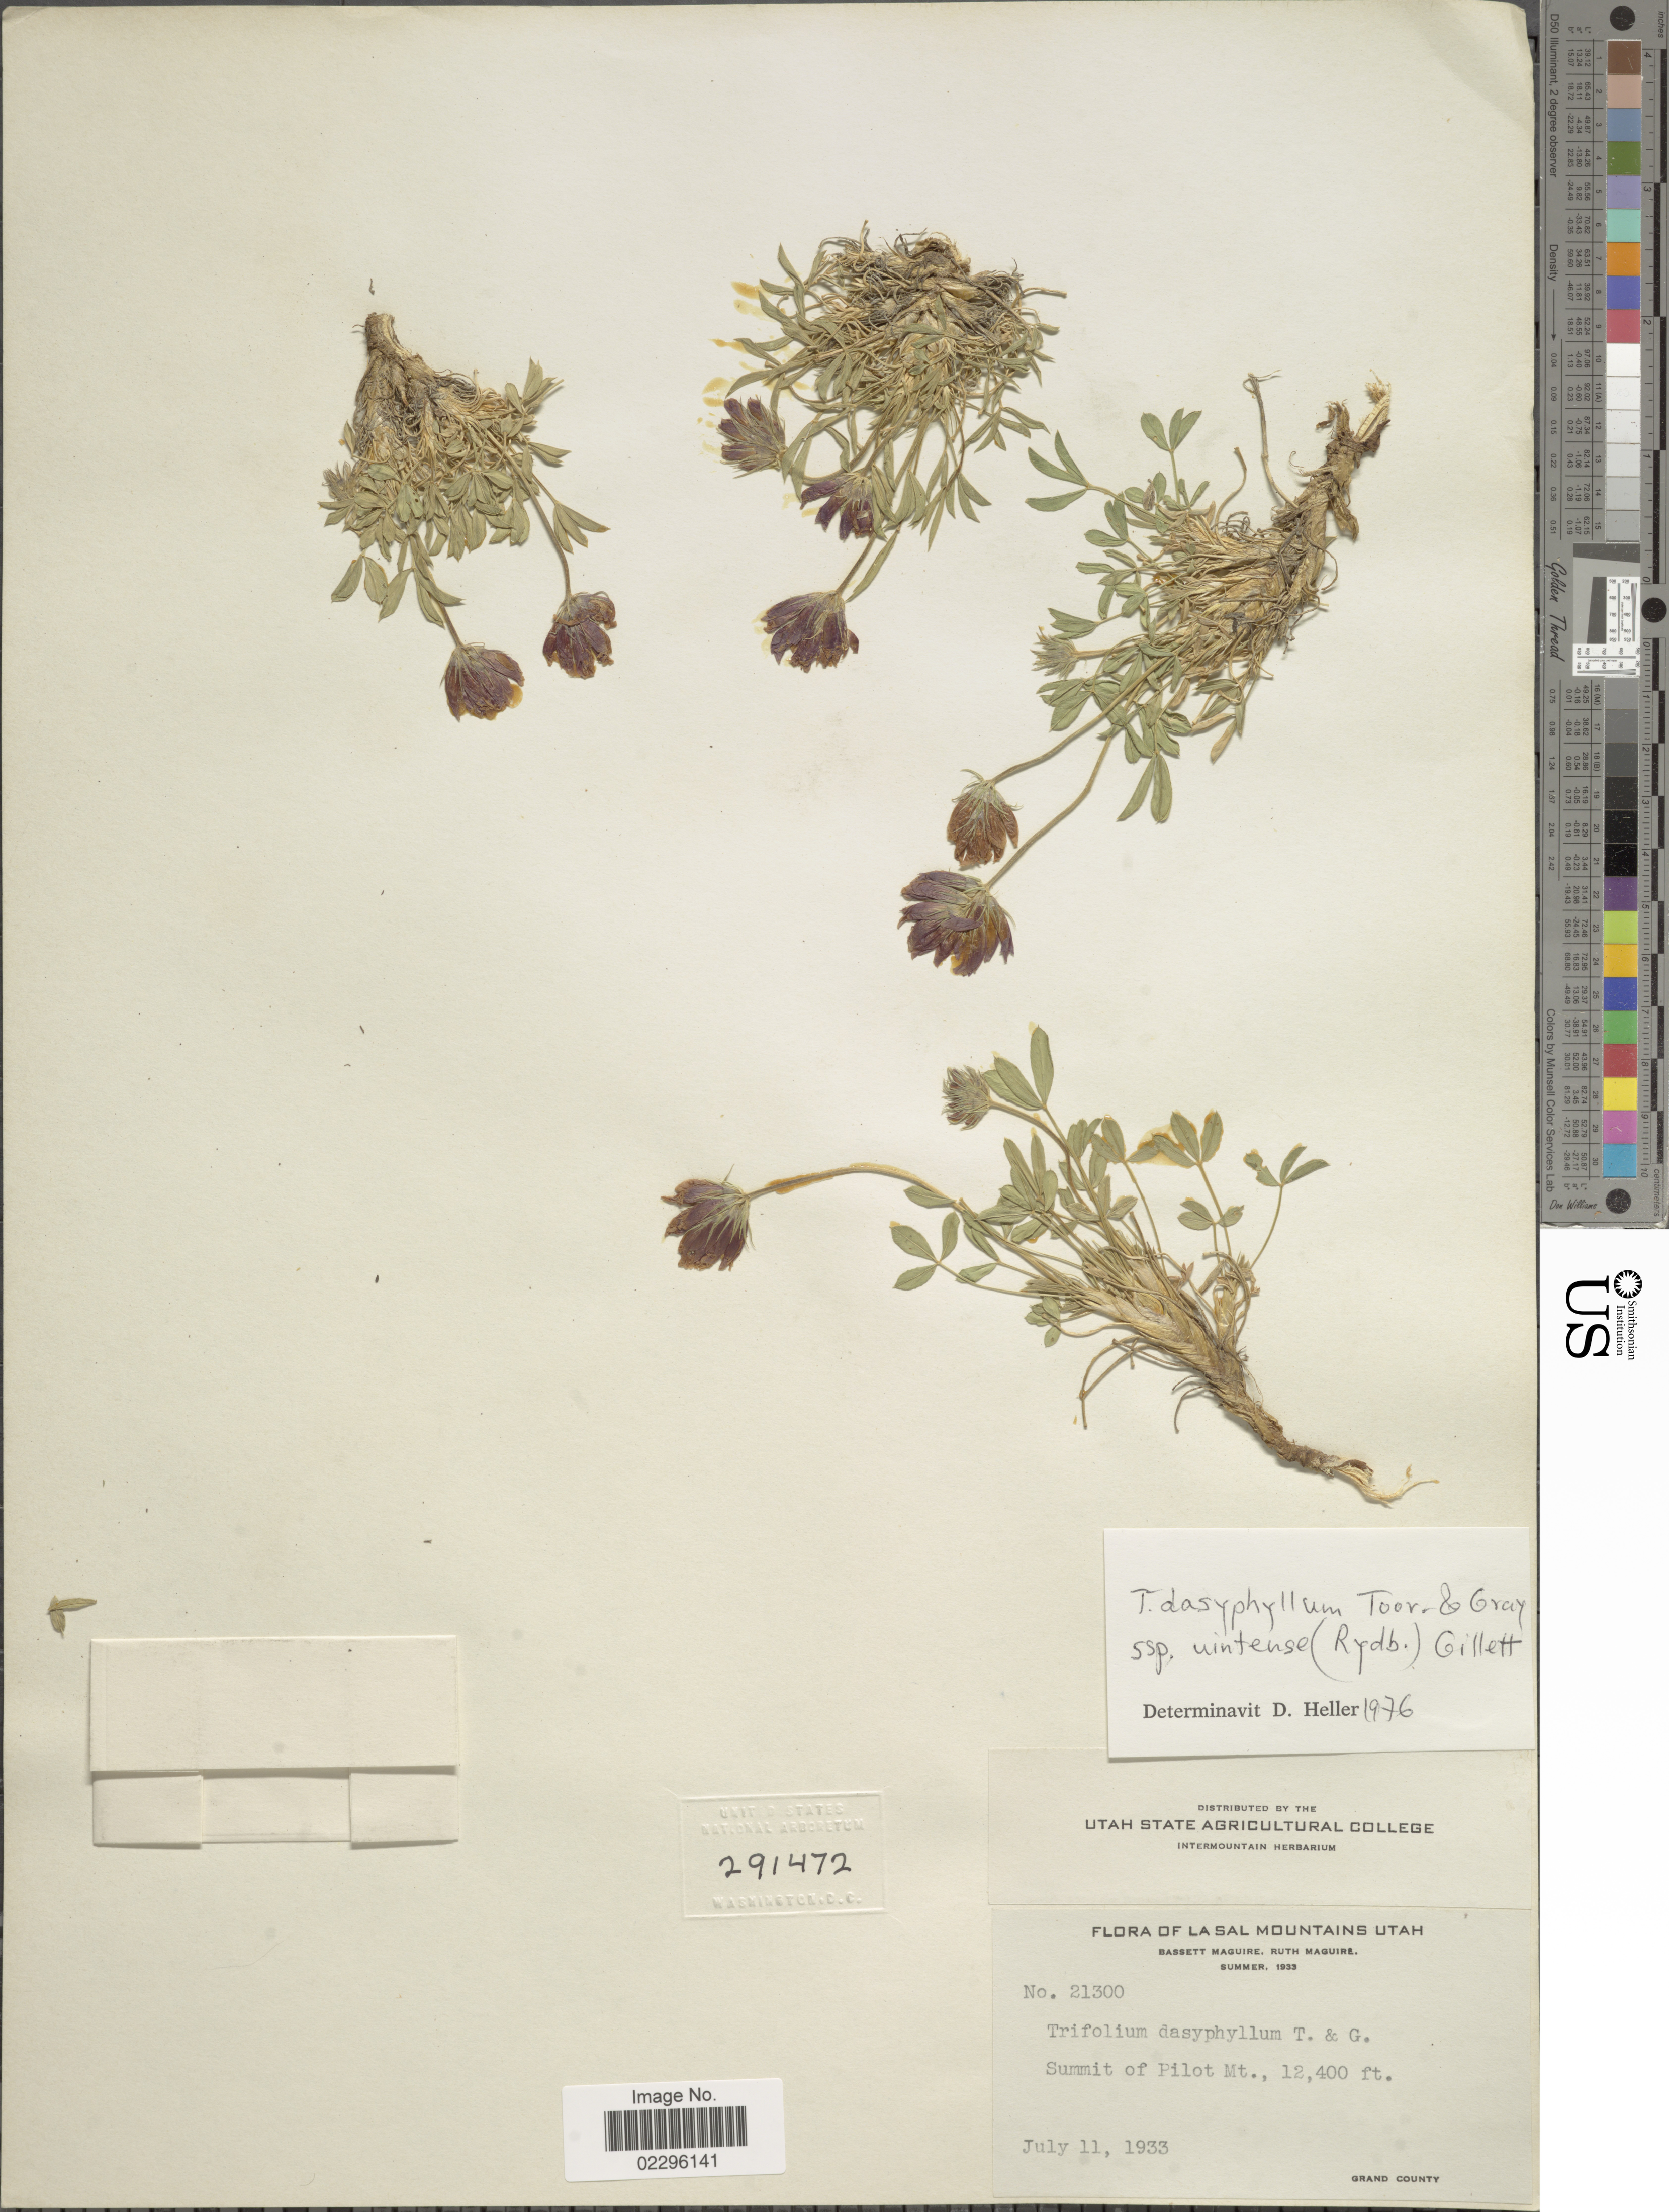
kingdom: Plantae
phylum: Tracheophyta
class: Magnoliopsida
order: Fabales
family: Fabaceae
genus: Trifolium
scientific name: Trifolium dasyphyllum subsp. uintense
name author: (Rydb.) J.M. Gillett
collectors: B. Maguire & R. R. Maguire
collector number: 21300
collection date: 1933-07-11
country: United States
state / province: Utah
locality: La Sal Mountains, Summit of Pilot Mt.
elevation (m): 3780